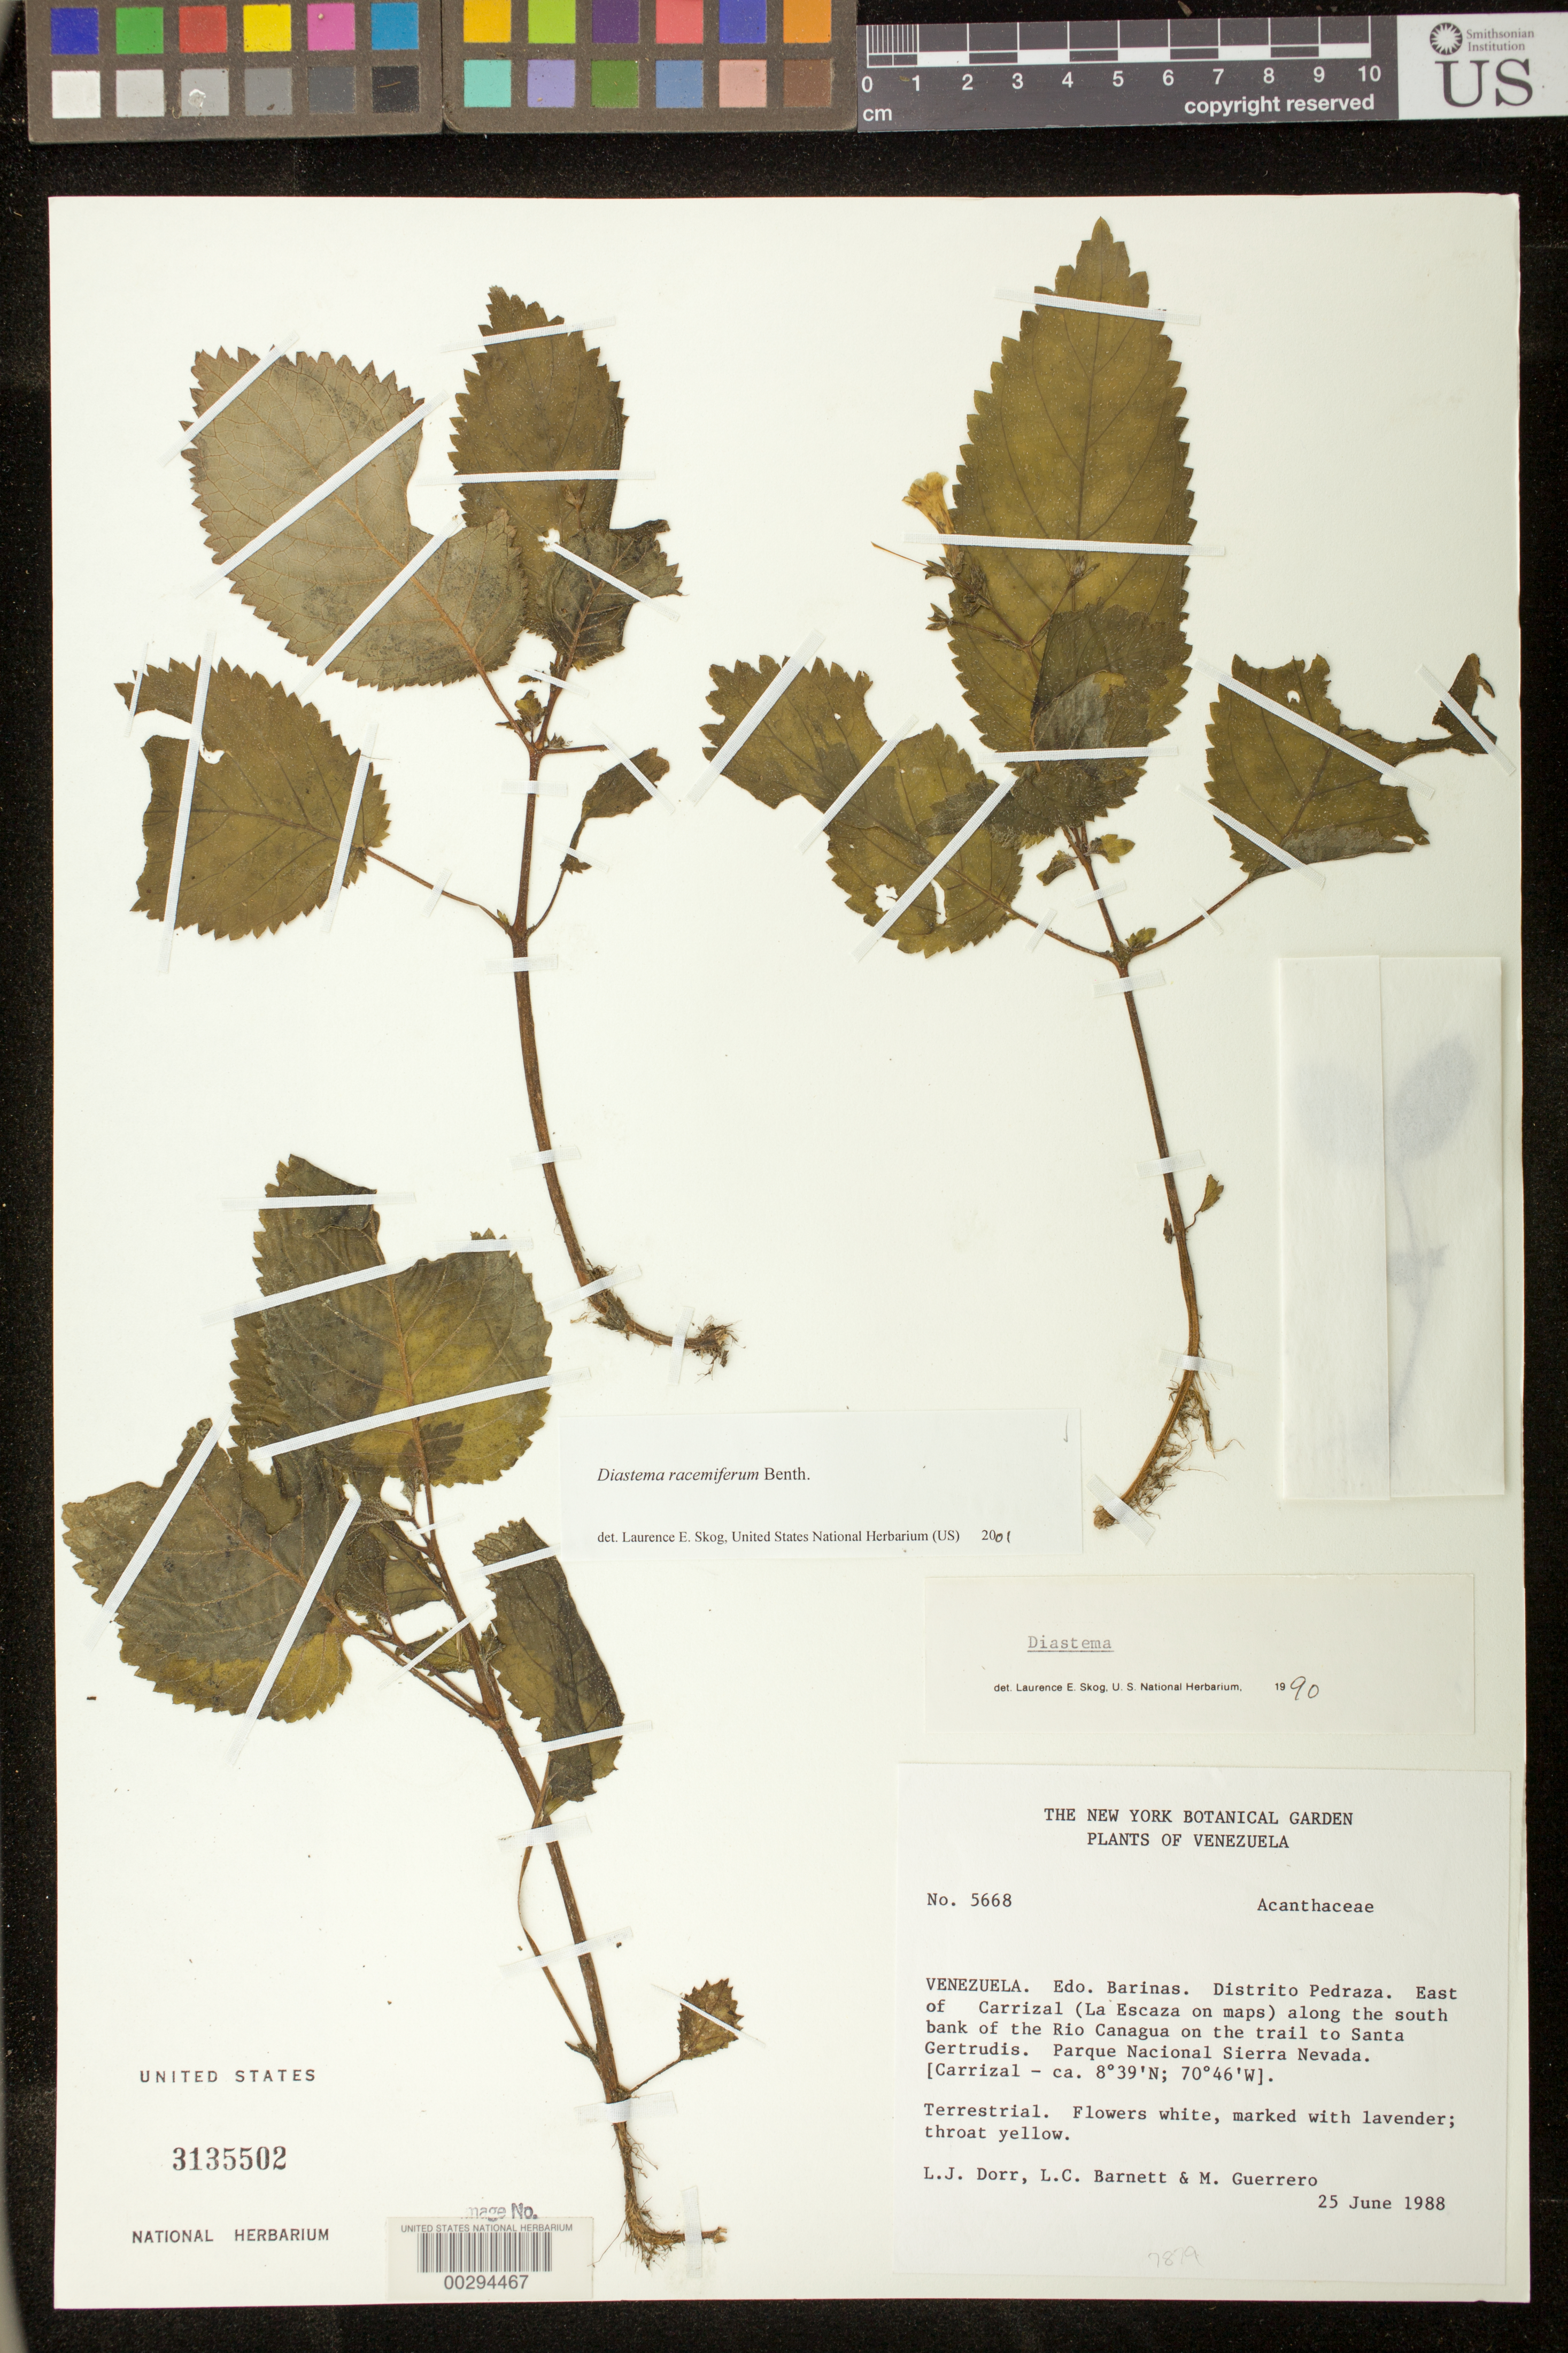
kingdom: Plantae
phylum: Tracheophyta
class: Magnoliopsida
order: Lamiales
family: Gesneriaceae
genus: Diastema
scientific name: Diastema racemiferum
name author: Benth.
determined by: Skog, Laurence E.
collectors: L. J. Dorr, L. C. Barnett & M. Guerrero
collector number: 5668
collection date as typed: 25 Jun 1988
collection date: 1988-06-25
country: Venezuela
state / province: Barinas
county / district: Pedraza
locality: E of Carrizal along S bank of Rio Canagua on the trail to Santa Gertridis, Parque Nacional Sierra Nevada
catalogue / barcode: US 3135502